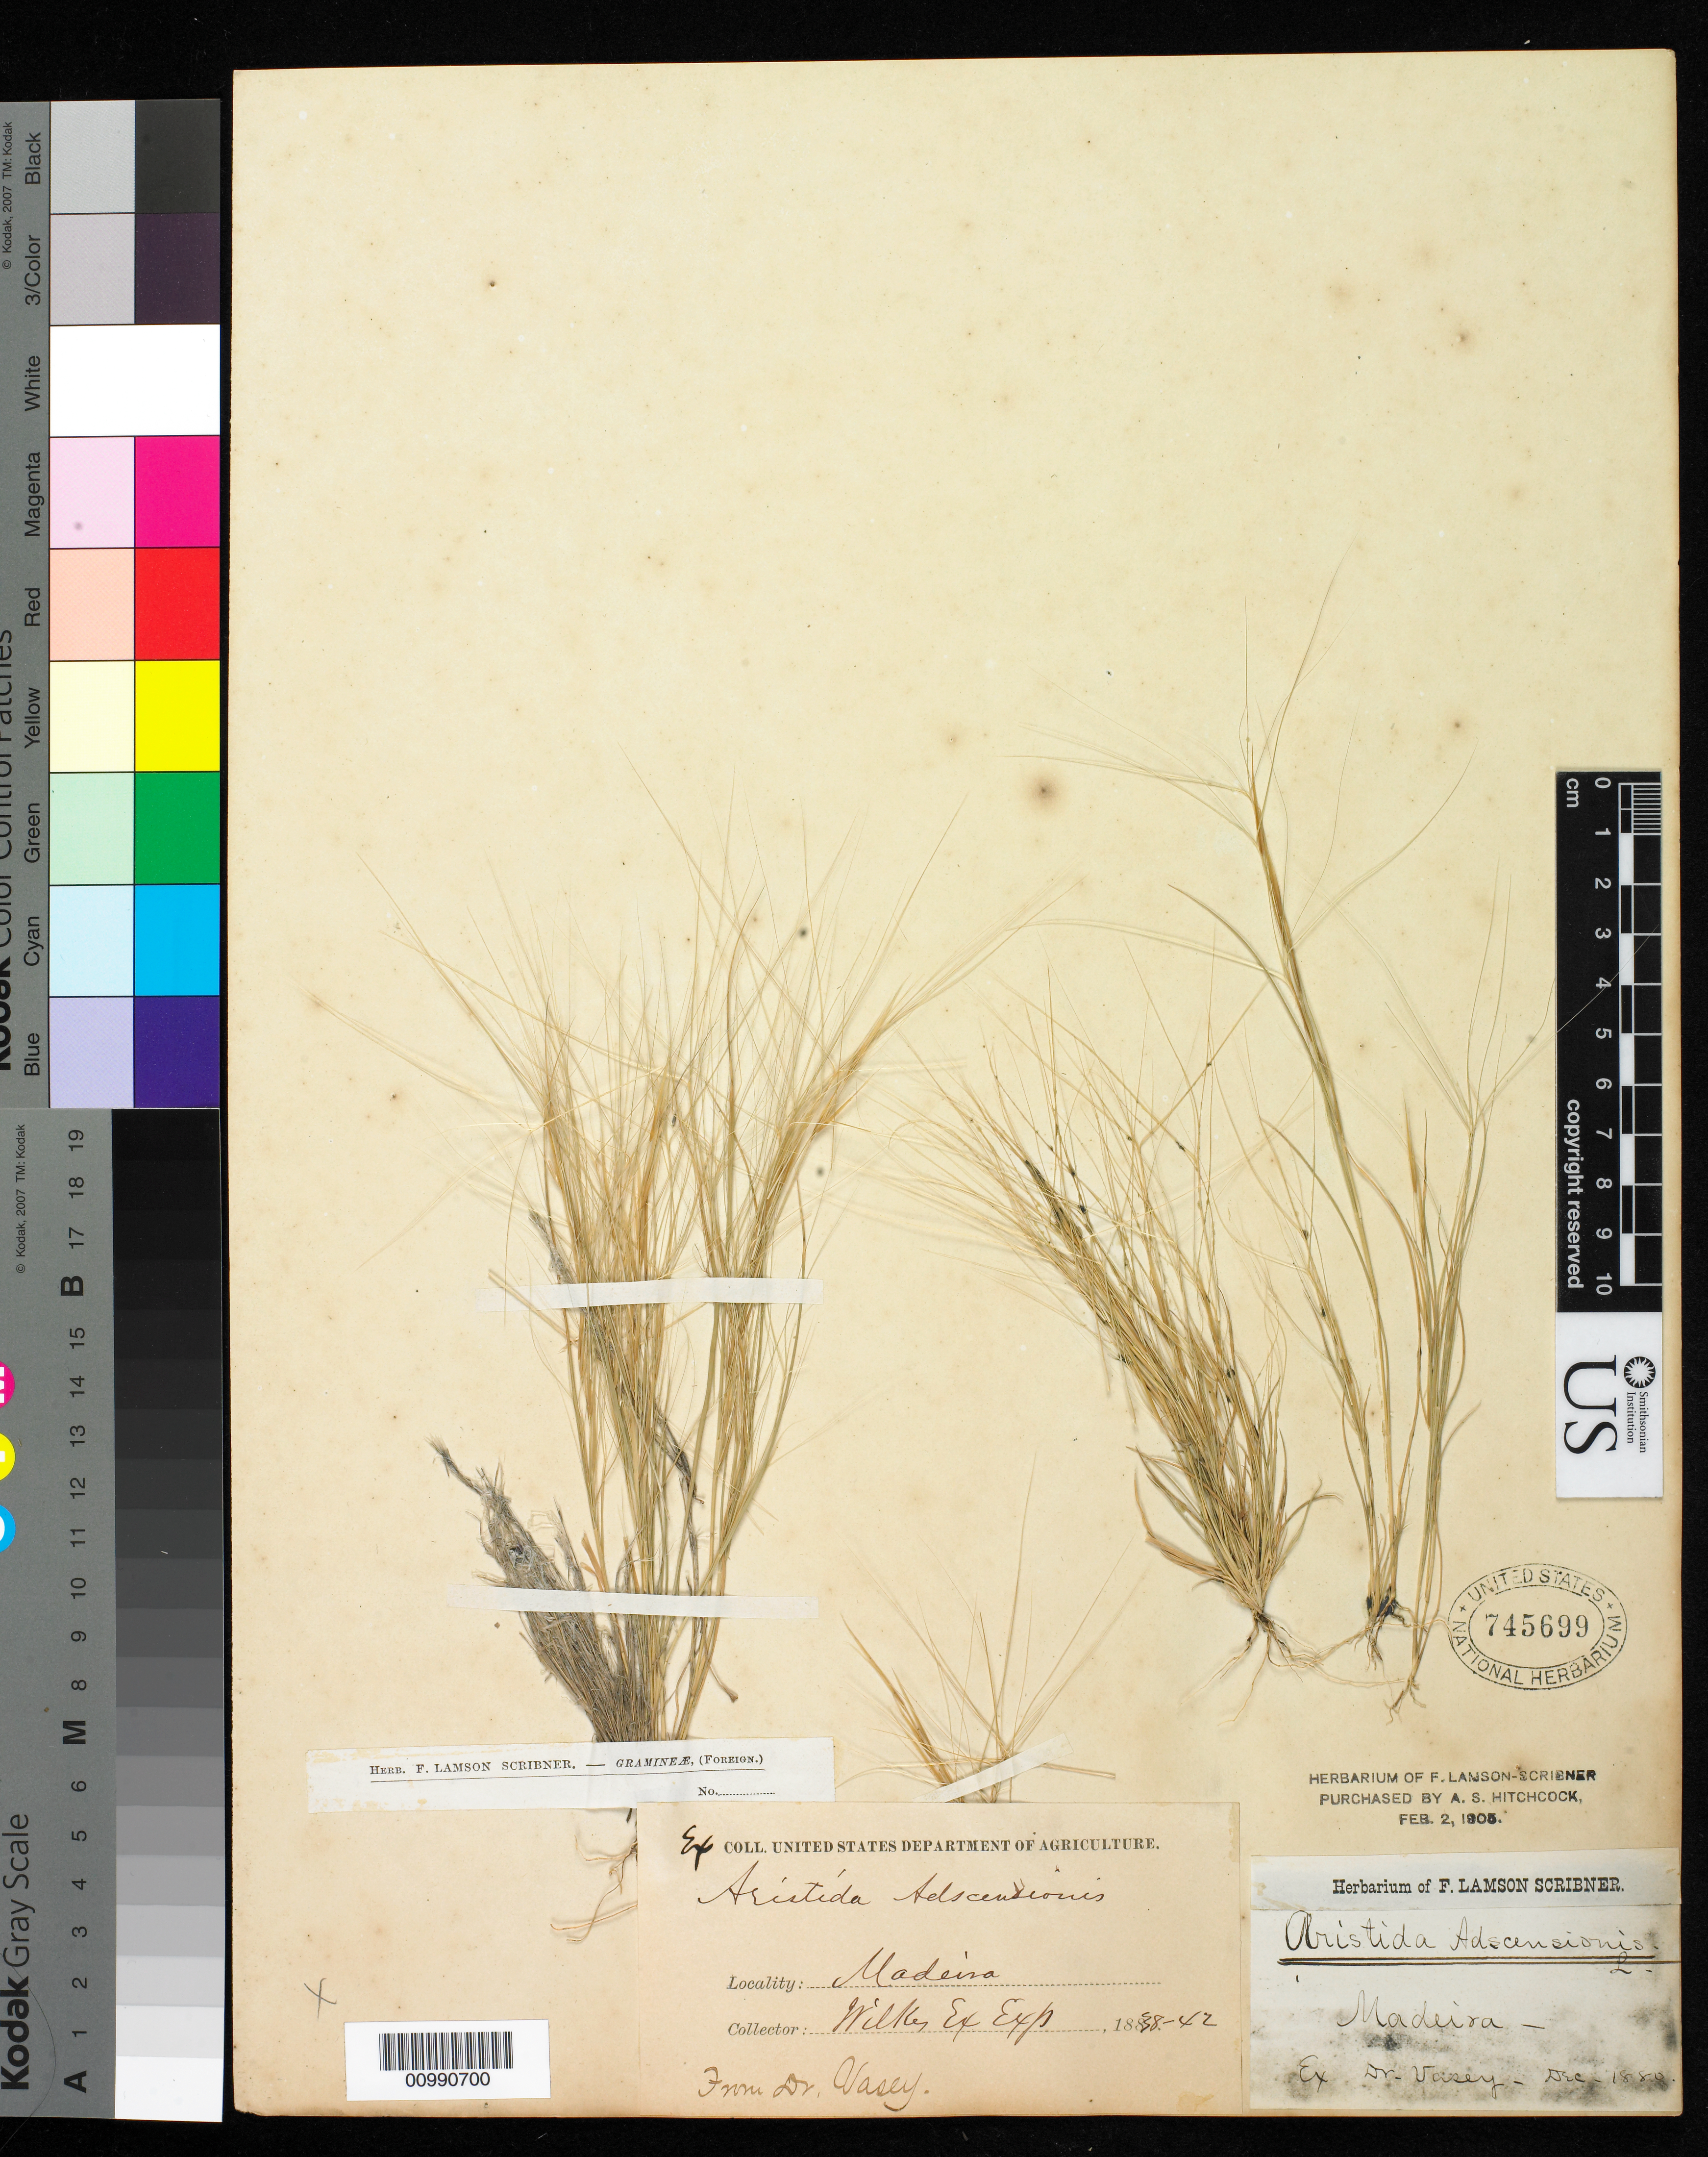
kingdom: Plantae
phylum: Tracheophyta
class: Liliopsida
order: Poales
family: Poaceae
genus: Aristida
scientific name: Aristida funiculata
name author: Trin. & Rupr.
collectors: Wilkes Explor. Exped.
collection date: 1838/1842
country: Portugal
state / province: Madeira (Aut. Reg.)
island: Madeira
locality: Funchal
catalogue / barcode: US 745699